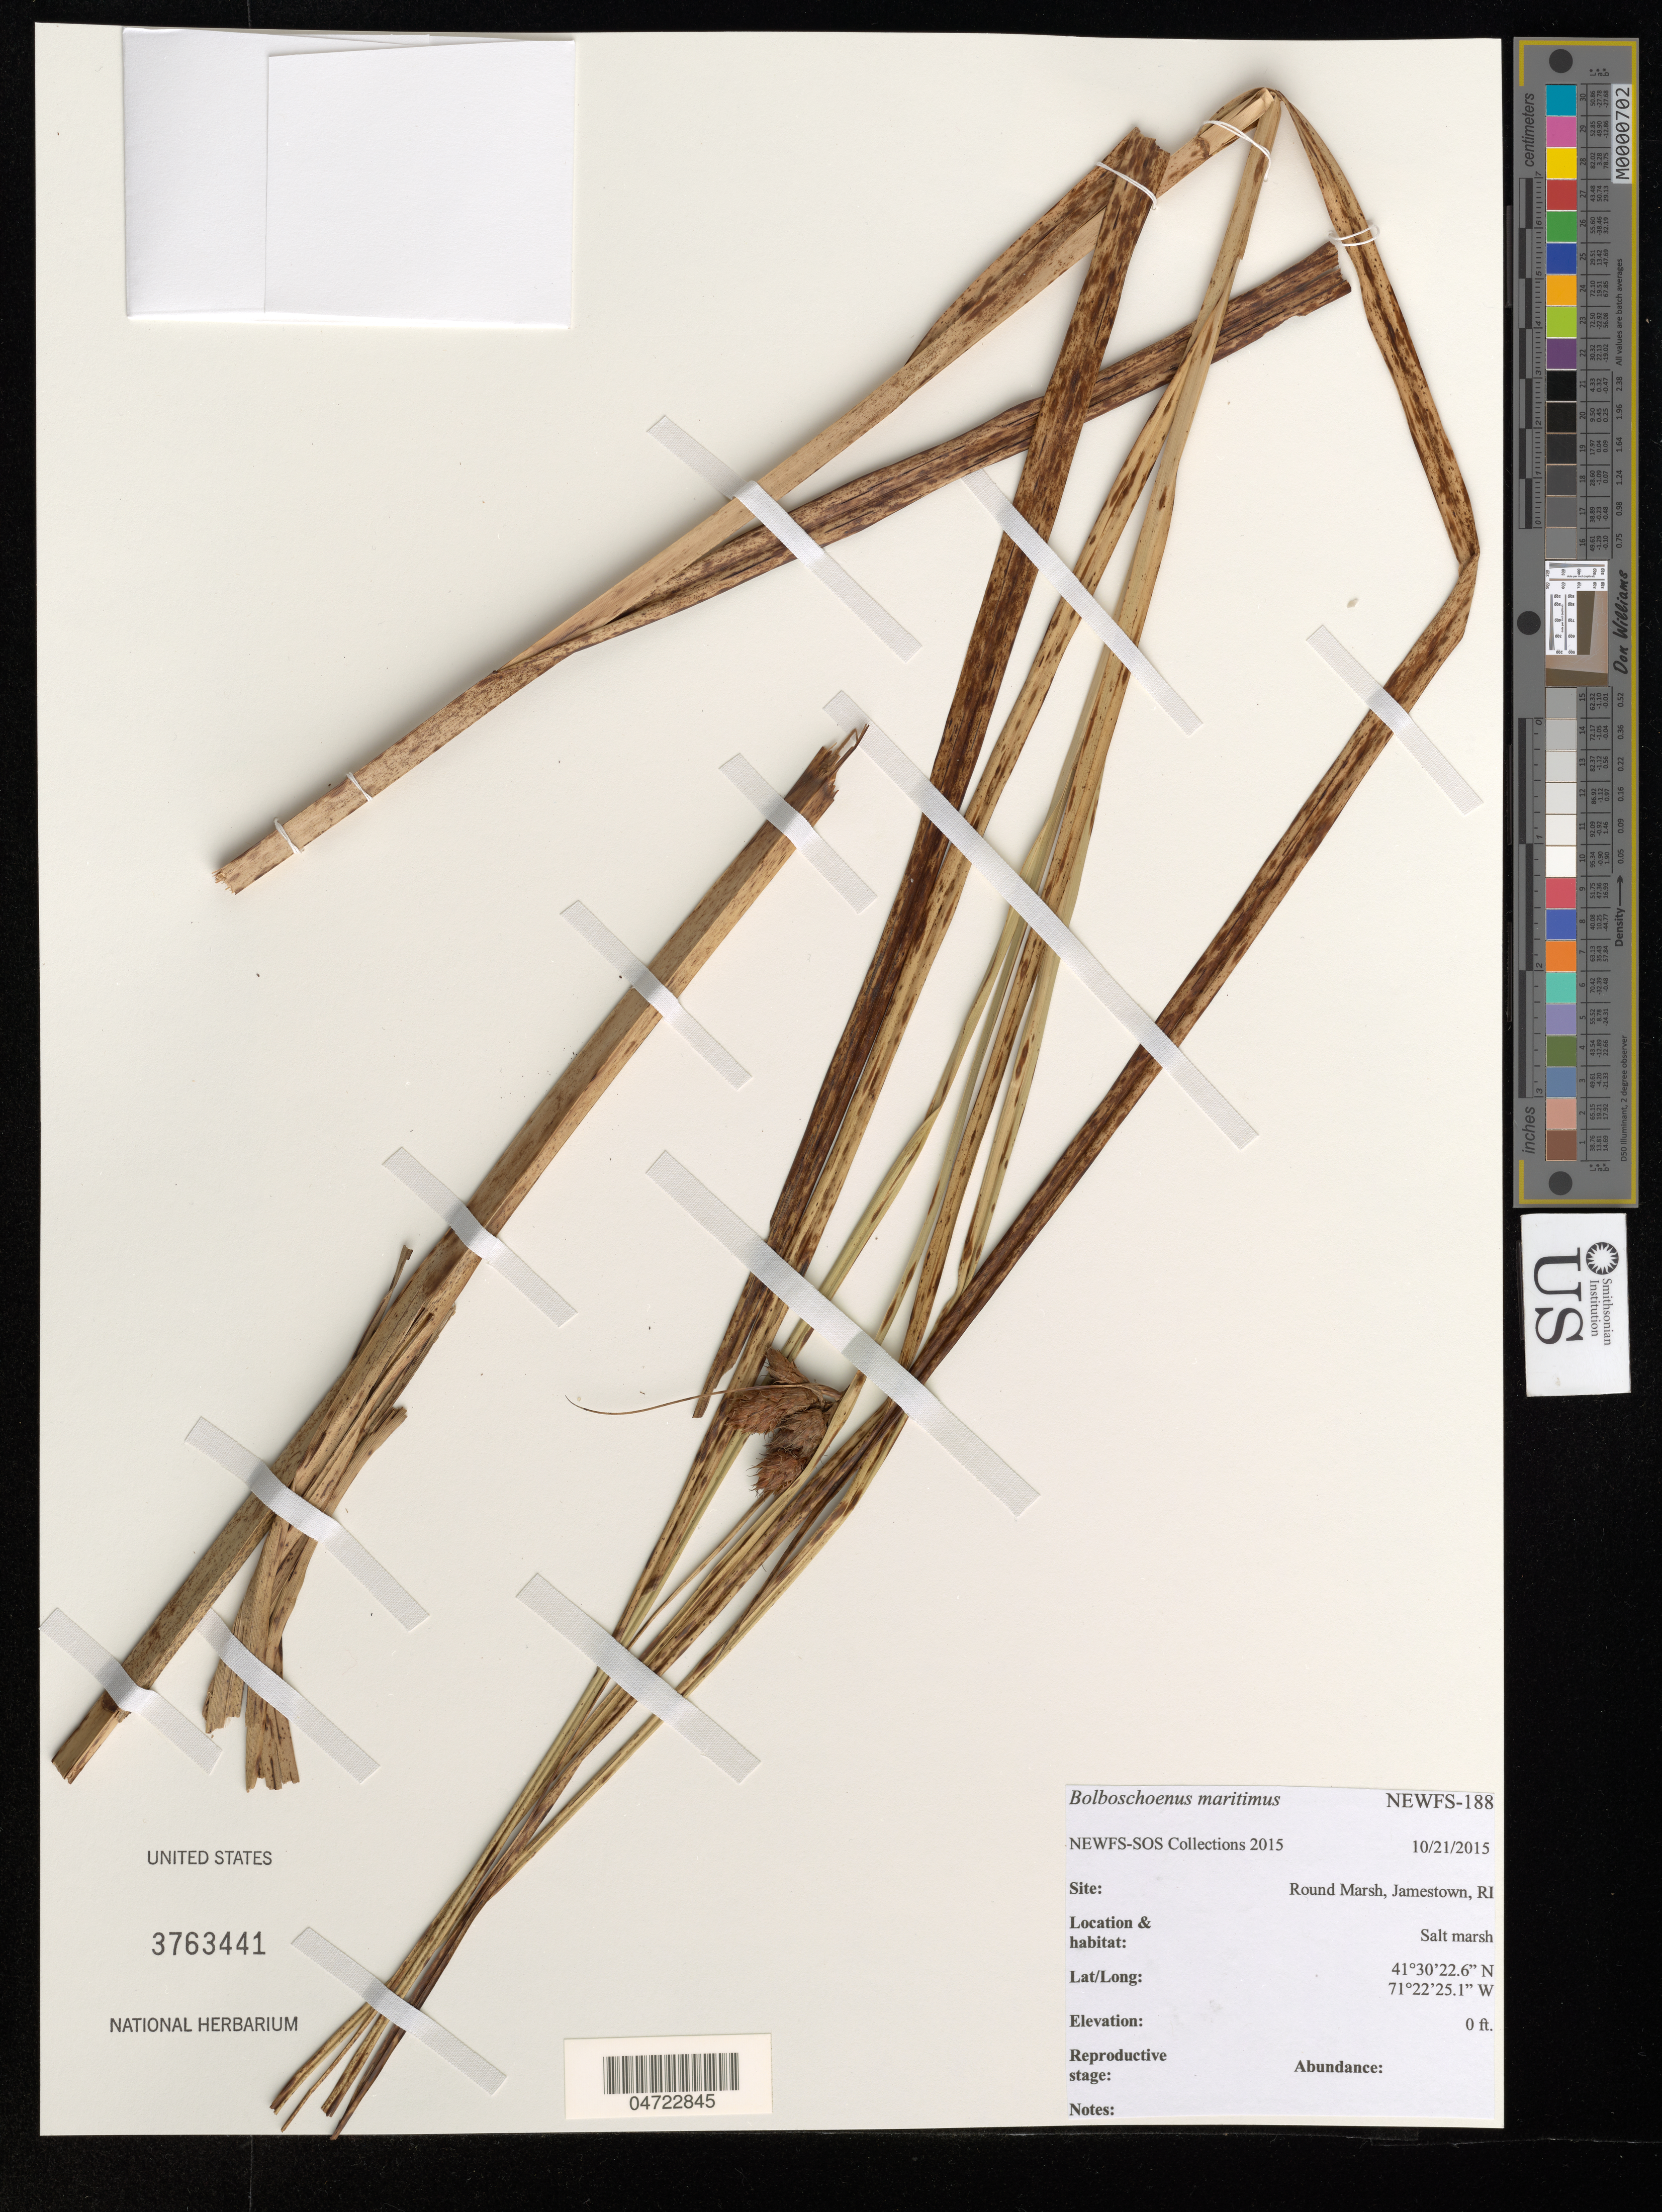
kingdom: Plantae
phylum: Tracheophyta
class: Liliopsida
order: Poales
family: Cyperaceae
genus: Bolboschoenus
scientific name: Bolboschoenus maritimus subsp. paludosus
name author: (A. Nelson) T. Koyama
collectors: NEWFS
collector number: NEWFS-188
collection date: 2015-10-21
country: United States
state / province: Rhode Island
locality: SiteL Round Marsh, Jamestown. Salt marsh.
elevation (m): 0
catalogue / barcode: US 3763441